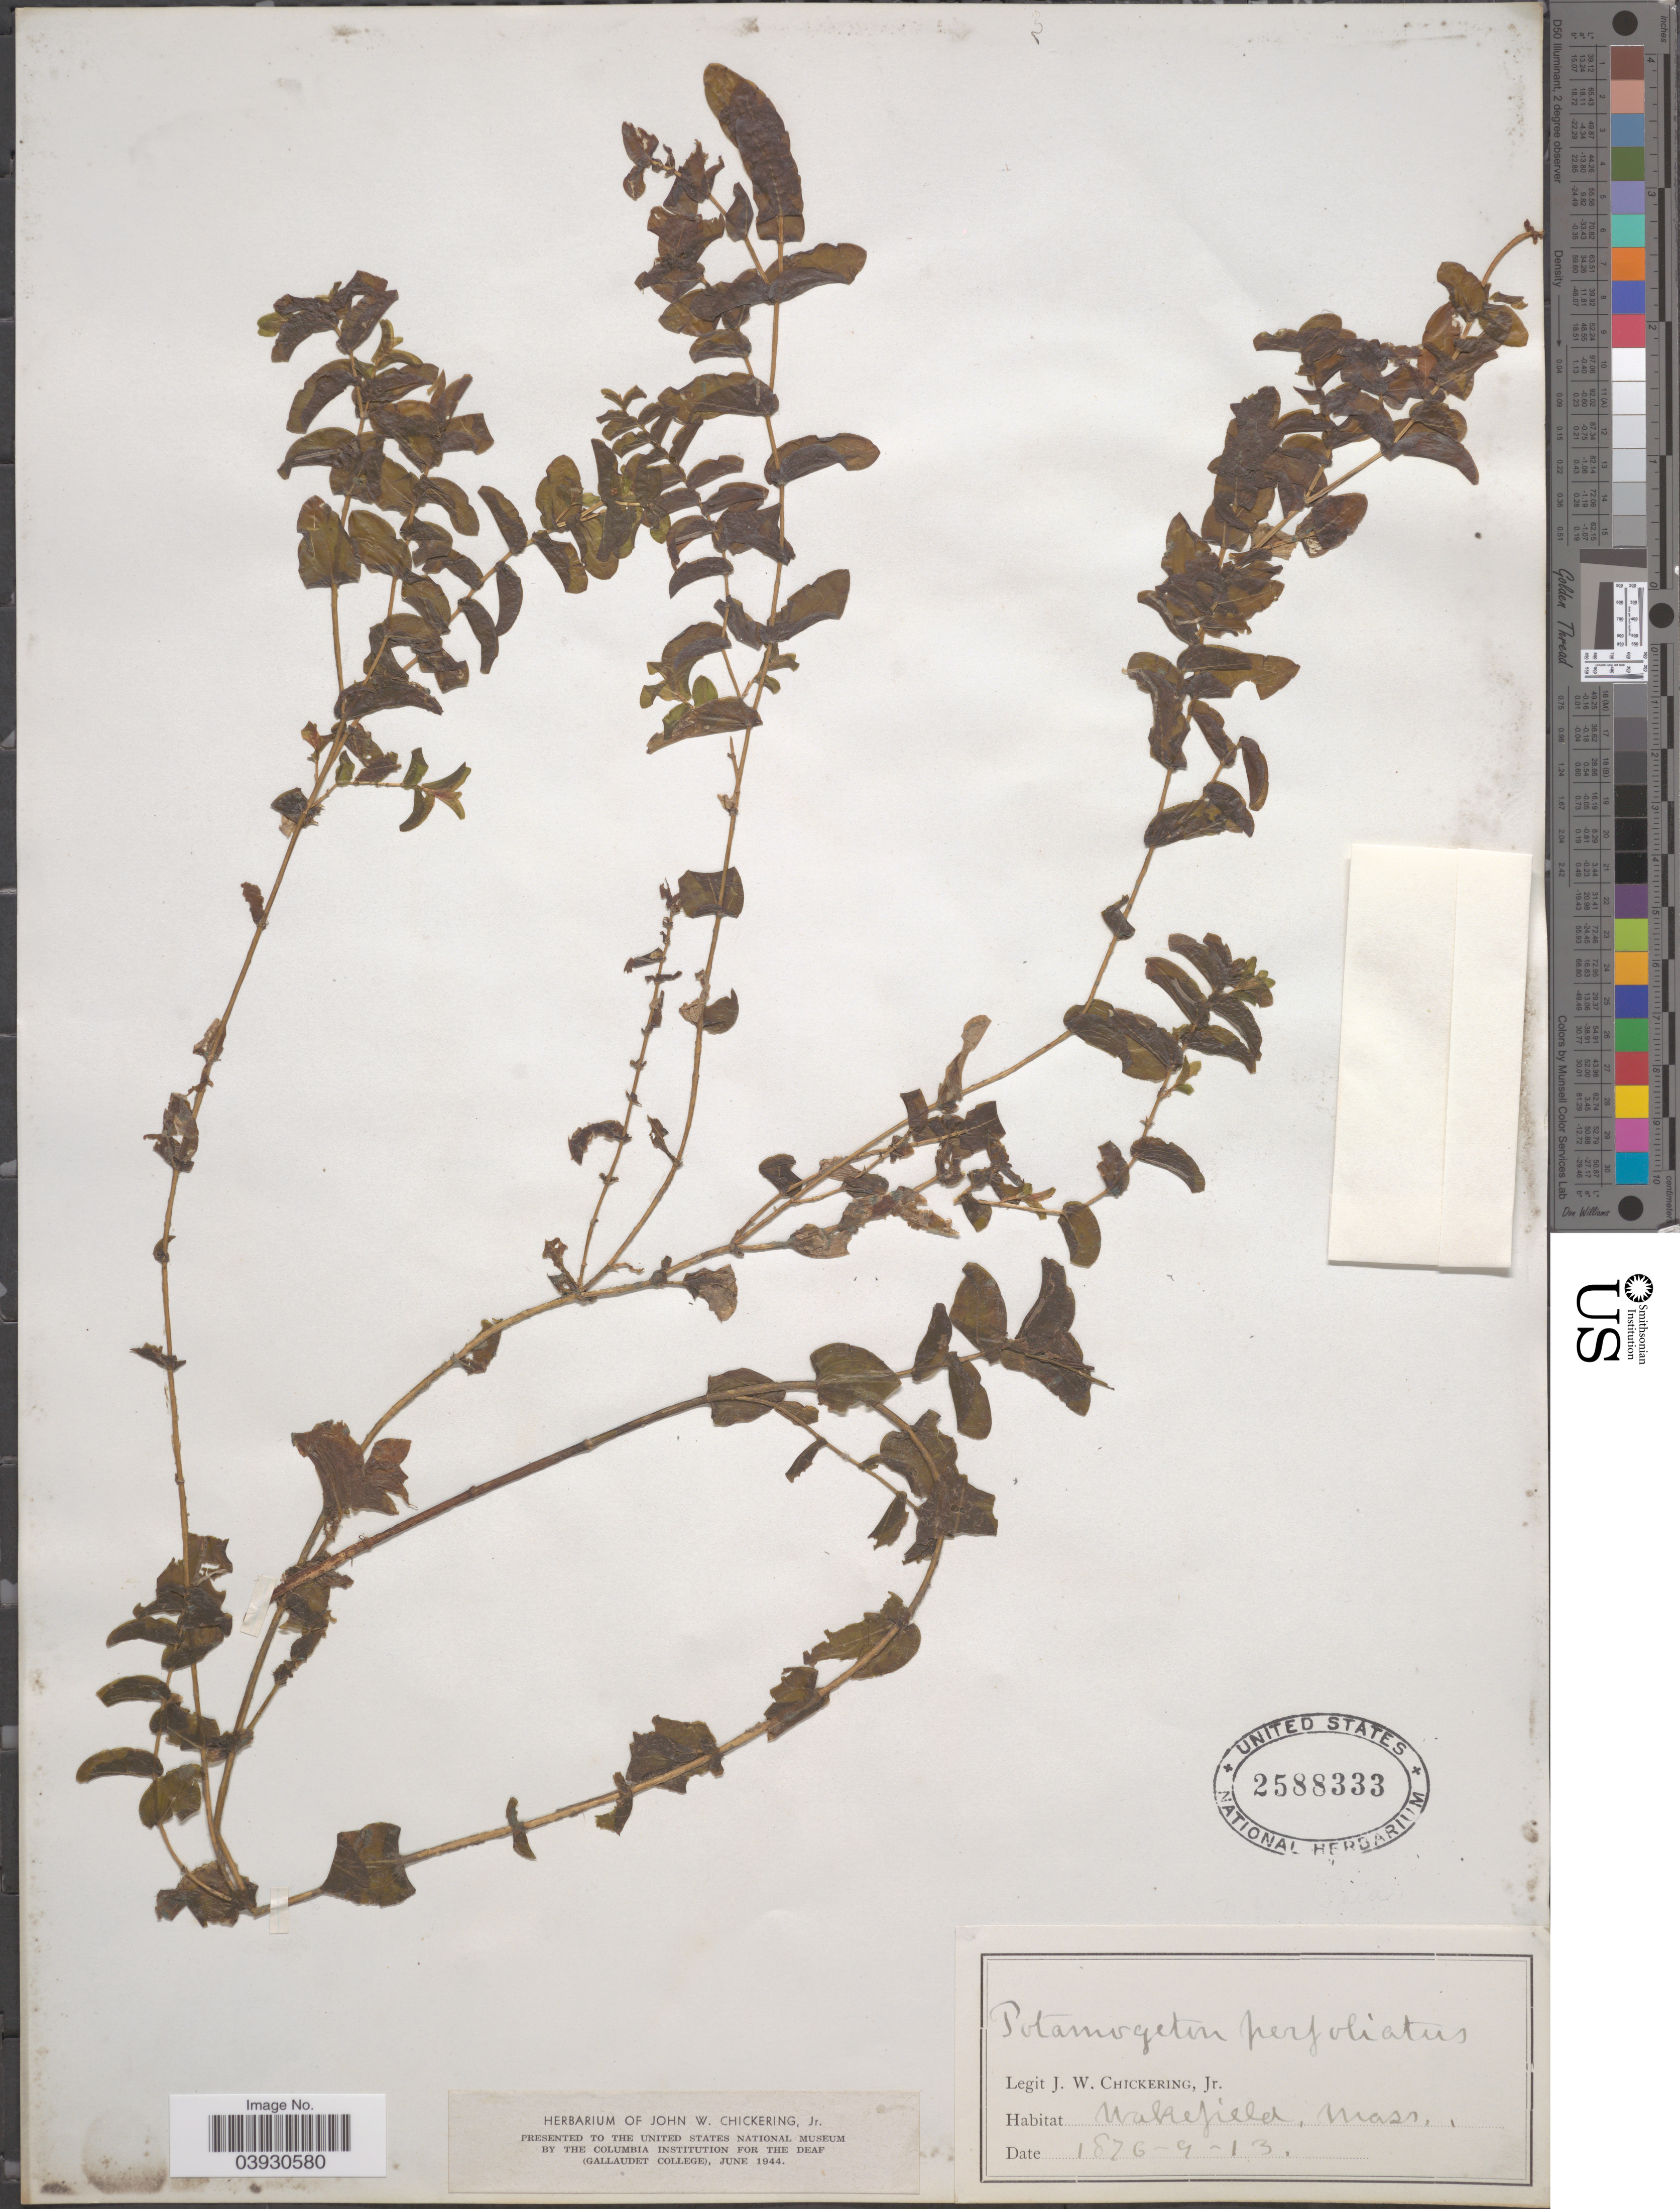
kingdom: Plantae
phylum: Tracheophyta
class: Liliopsida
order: Alismatales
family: Potamogetonaceae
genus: Potamogeton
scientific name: Potamogeton perfoliatus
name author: L.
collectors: J. W. Chickering Jr.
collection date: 1876-09-13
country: United States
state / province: Massachusetts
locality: Wakefield.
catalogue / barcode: US 2588333